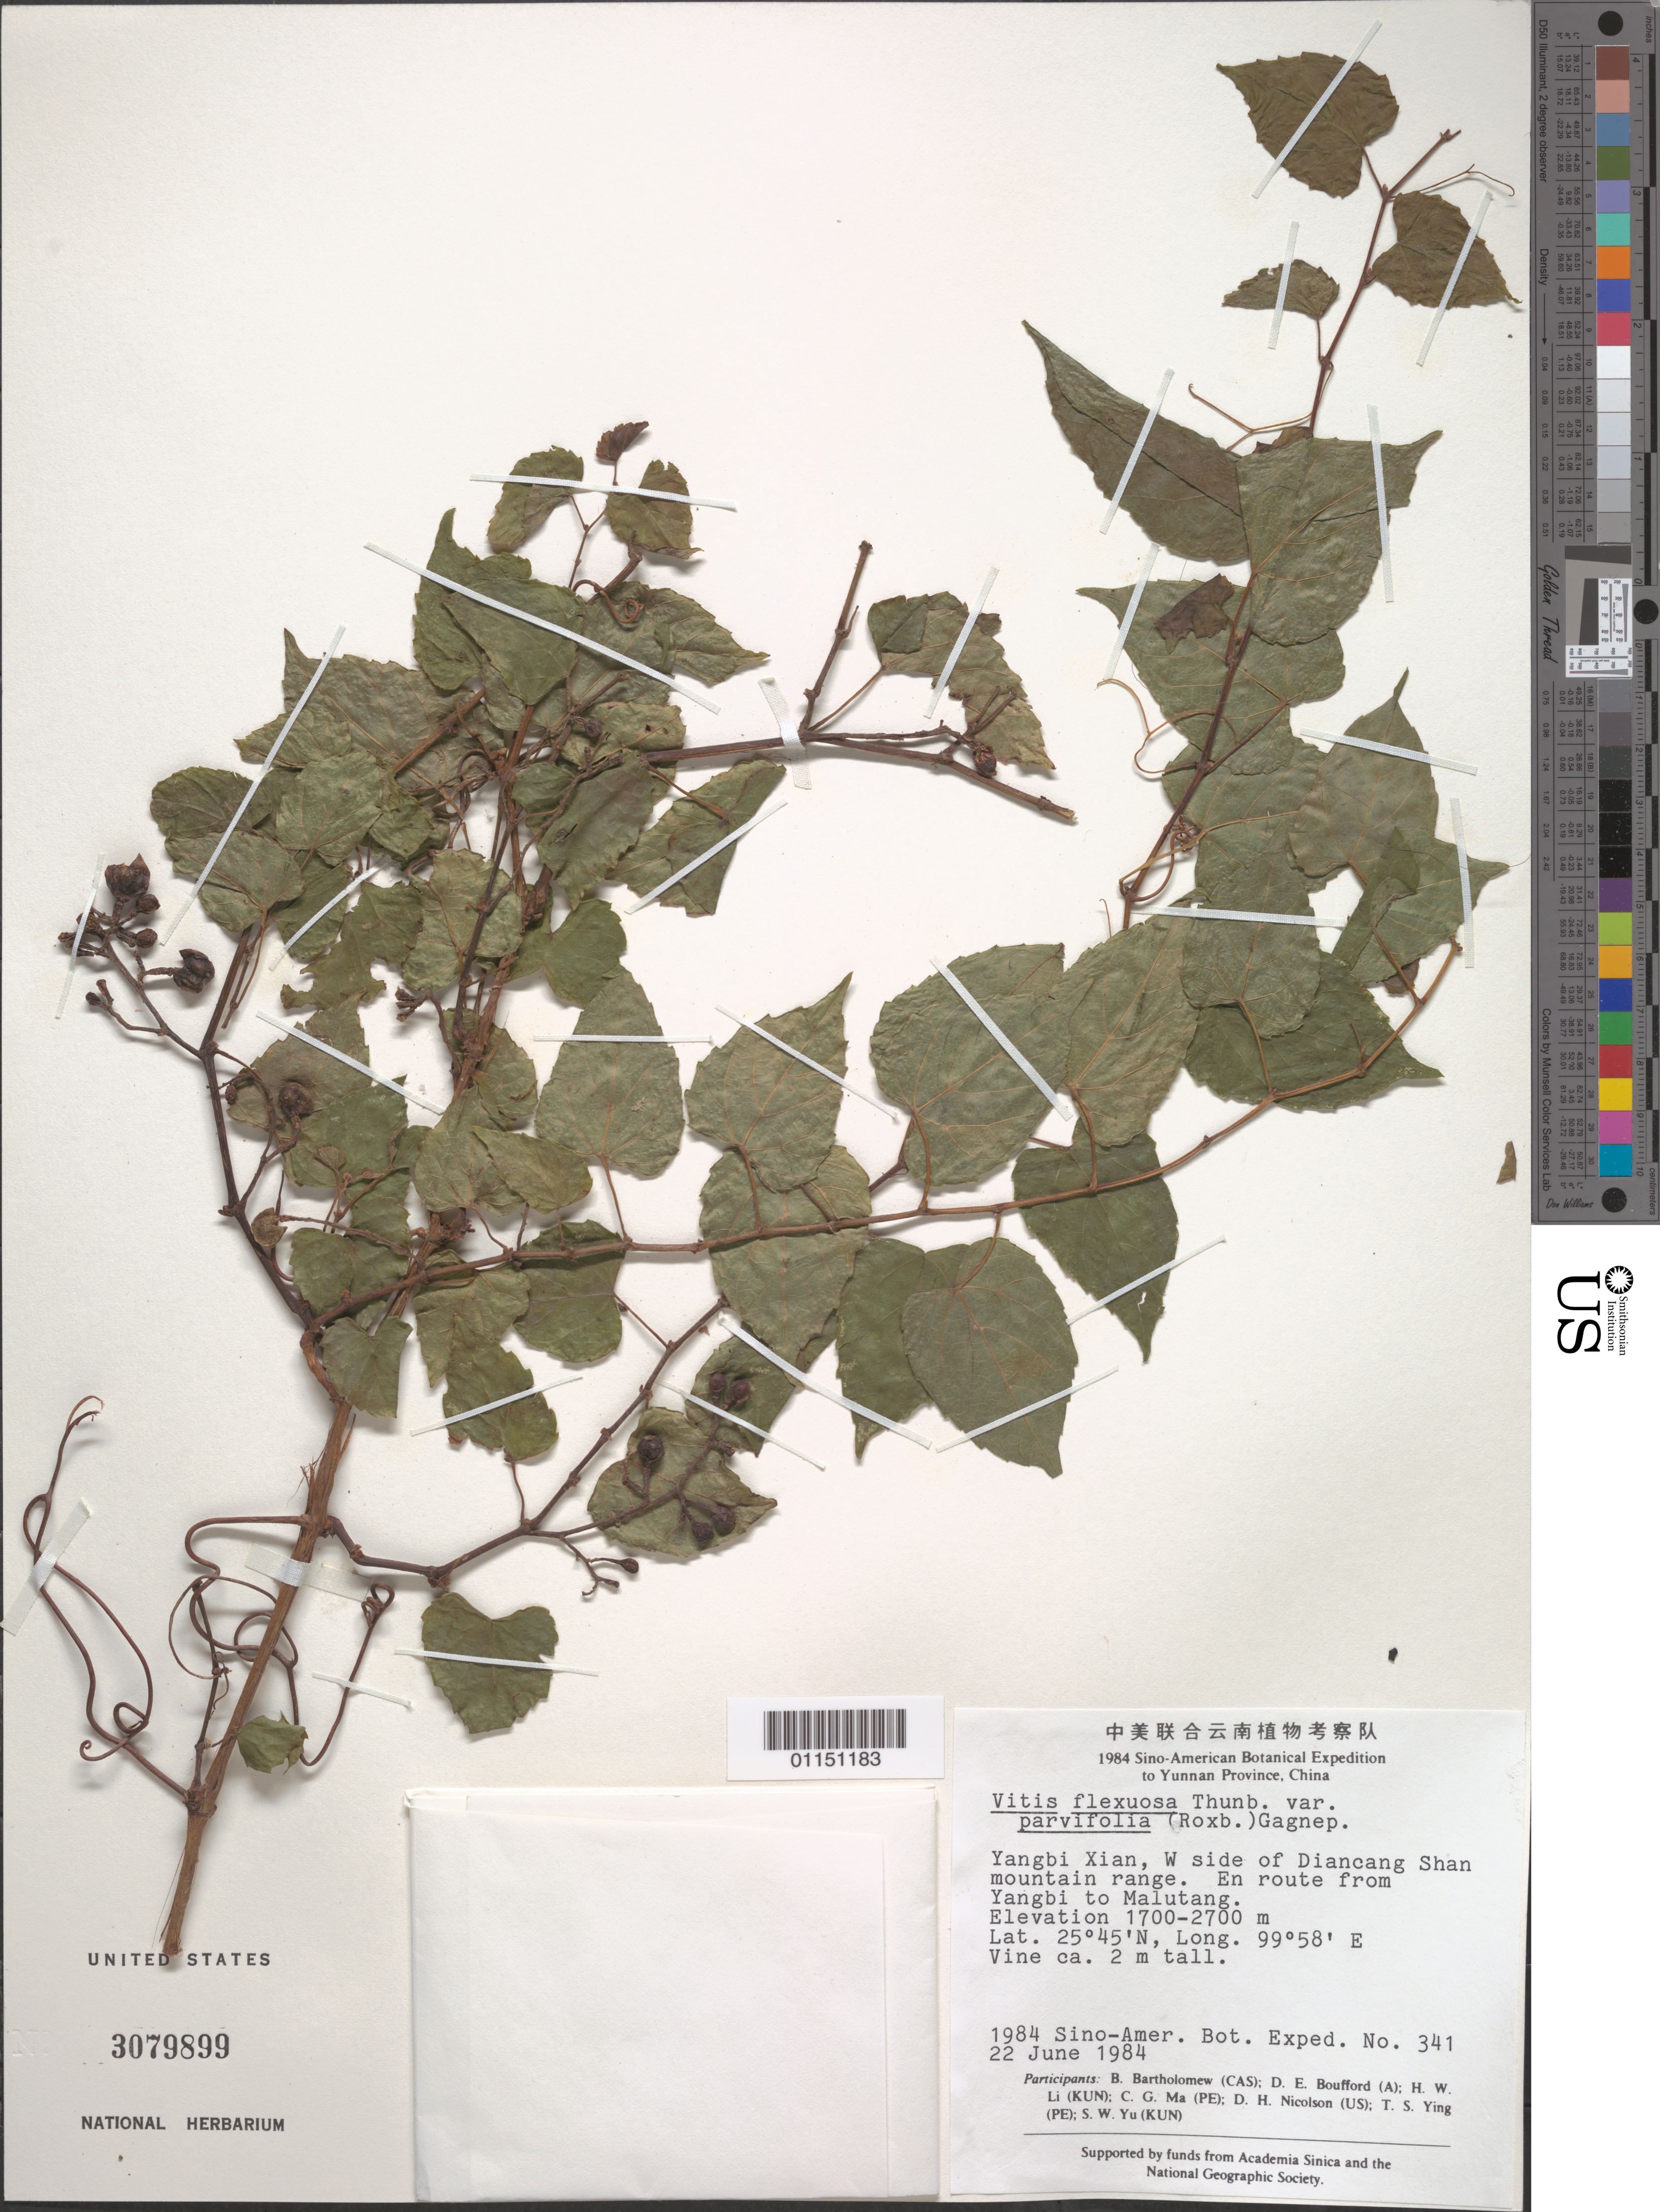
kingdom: Plantae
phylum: Tracheophyta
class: Magnoliopsida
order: Vitales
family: Vitaceae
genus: Vitis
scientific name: Vitis flexuosa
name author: Thunb.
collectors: B. M. Bartholomew, D. E. Boufford, H. W. Li, C. Ma, D. H. Nicolson, T. Ying & S. Yu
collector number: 341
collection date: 1984-06-22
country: China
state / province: Yunnan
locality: Yangbi Xian, W side of Diancang Shan Mt Range. En Rt from Yangbi to Malutang.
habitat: Vine.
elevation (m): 1700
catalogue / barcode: US 3079899